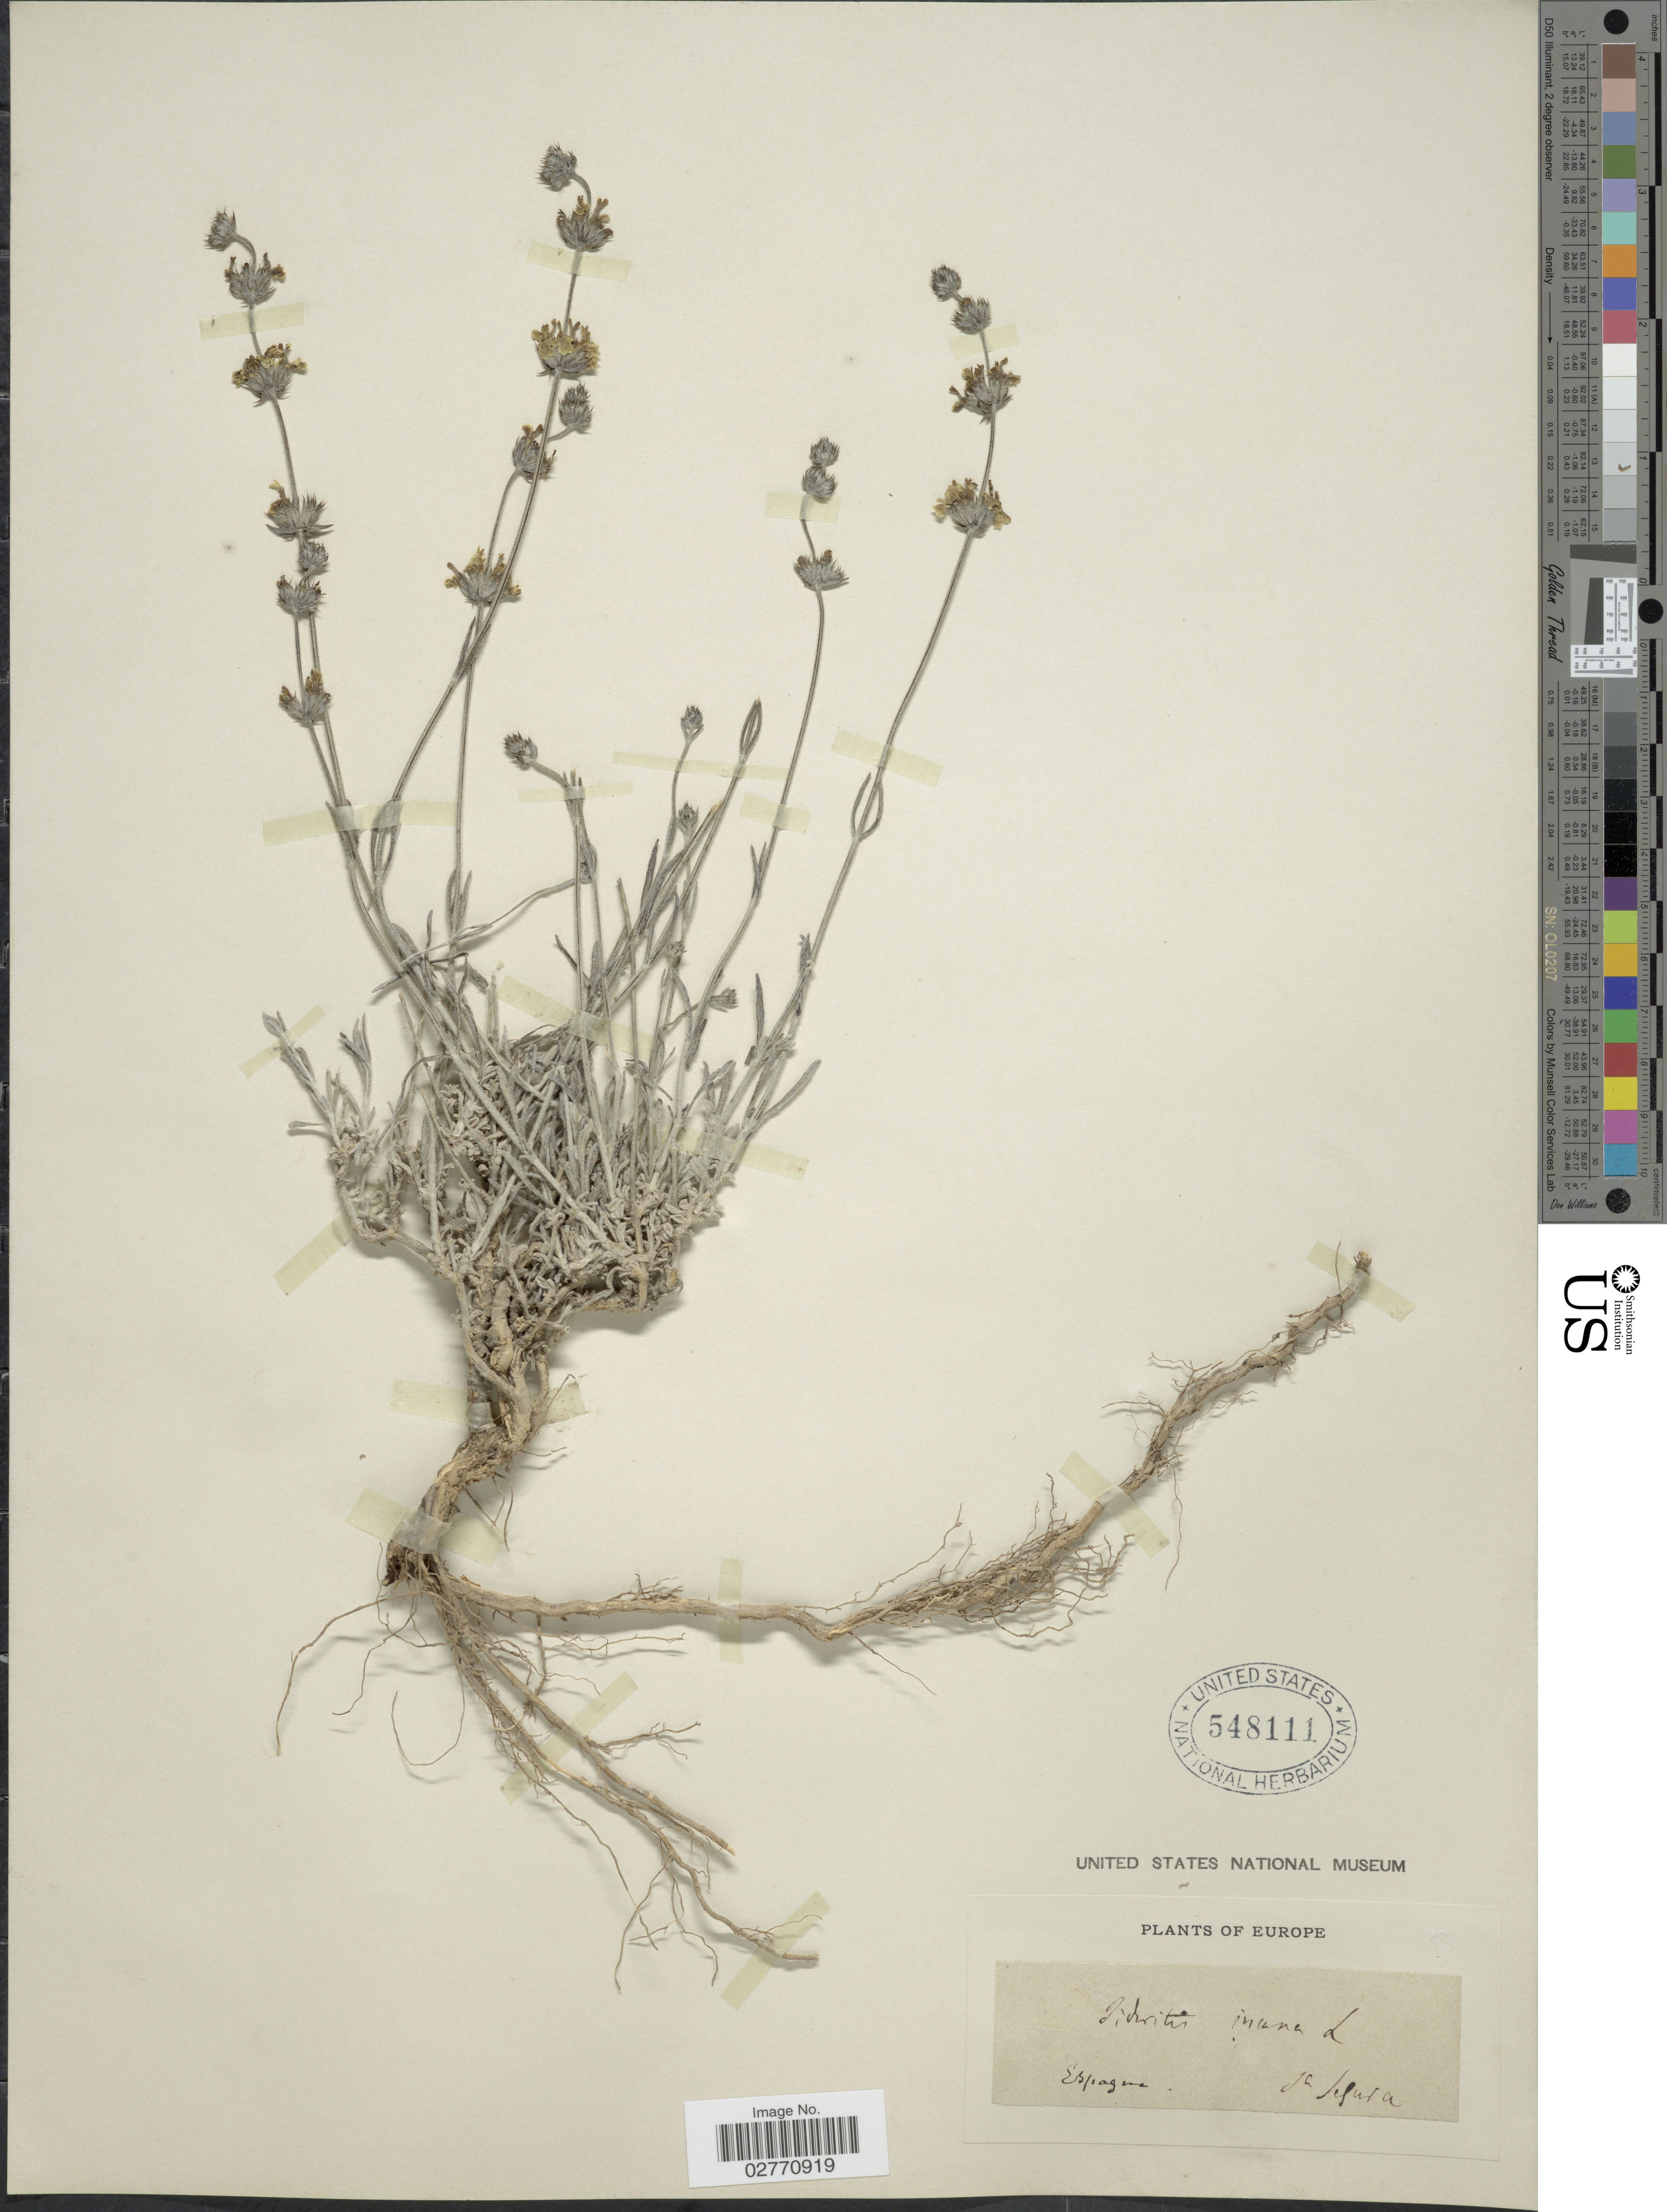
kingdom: Plantae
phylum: Tracheophyta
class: Magnoliopsida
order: Lamiales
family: Lamiaceae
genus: Sideritis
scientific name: Sideritis incana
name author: L.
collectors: -. Segura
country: Spain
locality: Espagne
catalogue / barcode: US 548111